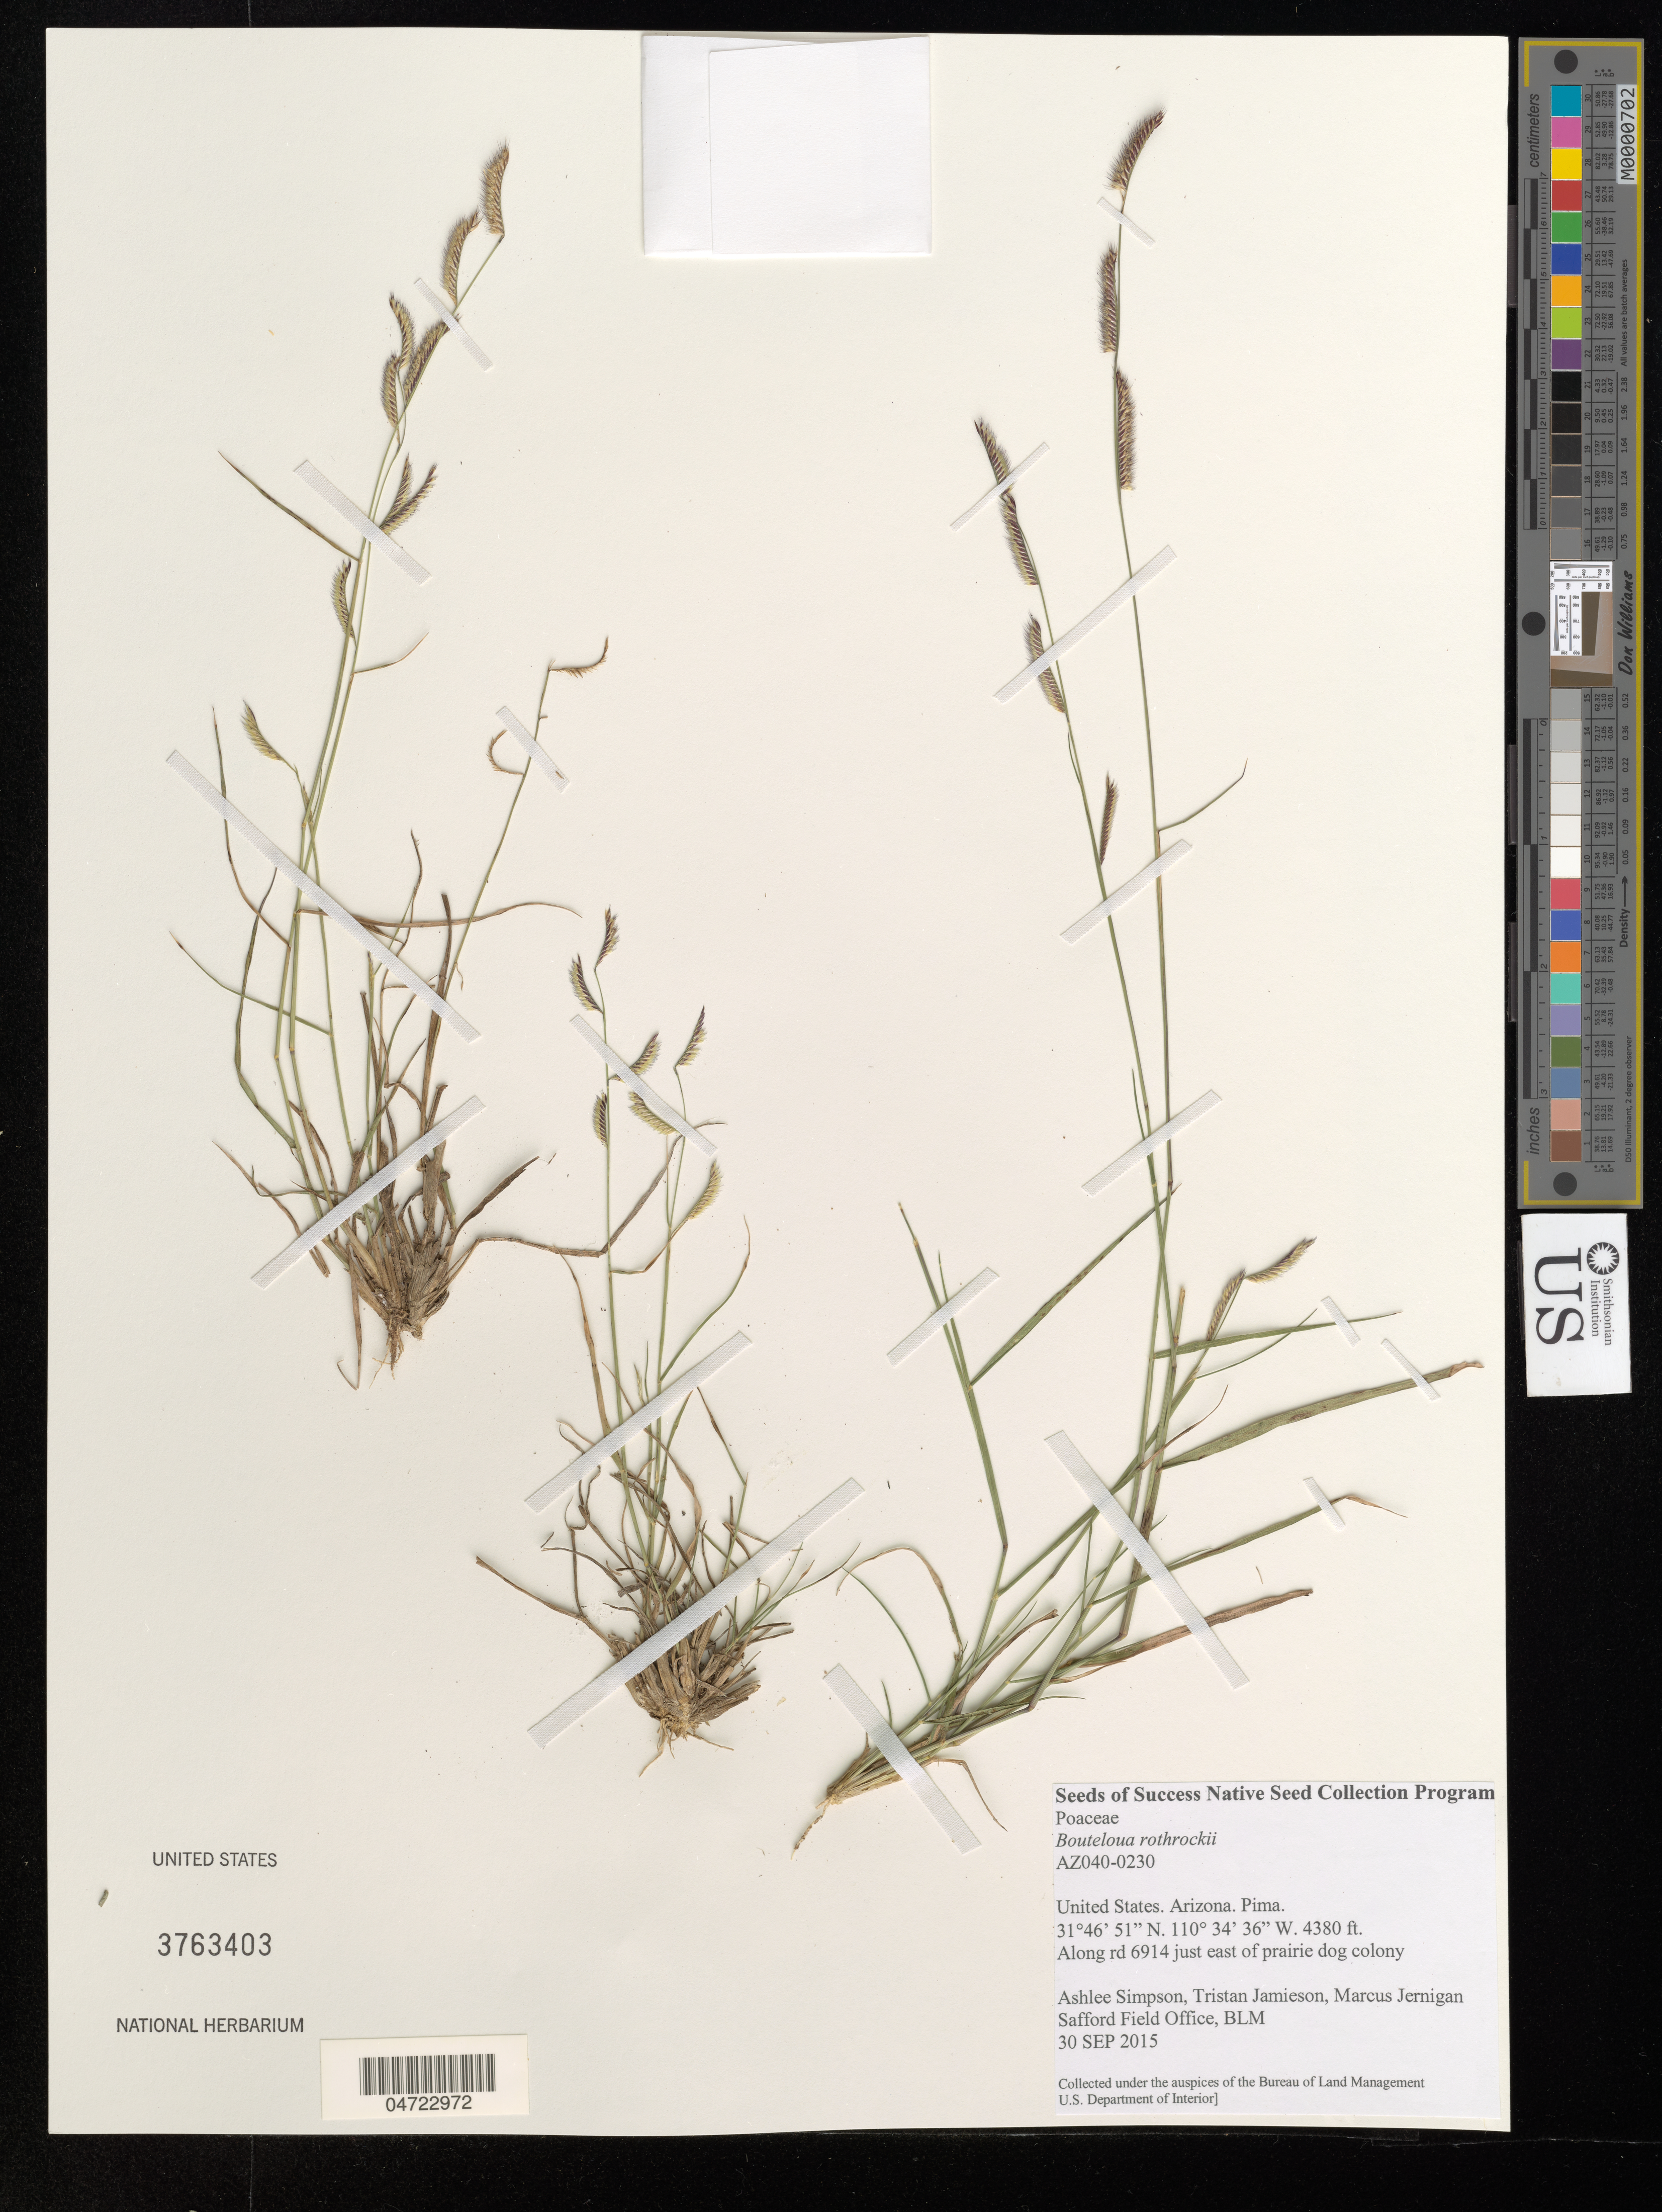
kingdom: Plantae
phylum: Tracheophyta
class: Liliopsida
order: Poales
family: Poaceae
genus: Bouteloua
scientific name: Bouteloua rothrockii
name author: Vasey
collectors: A. Simpson, T. Jamieson & M. Jernigan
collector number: AZ040-0230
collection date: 2015-09-30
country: United States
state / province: Arizona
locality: Pima. Along rd 6914 just east of prairie dog colony.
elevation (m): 1335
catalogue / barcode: US 3763403